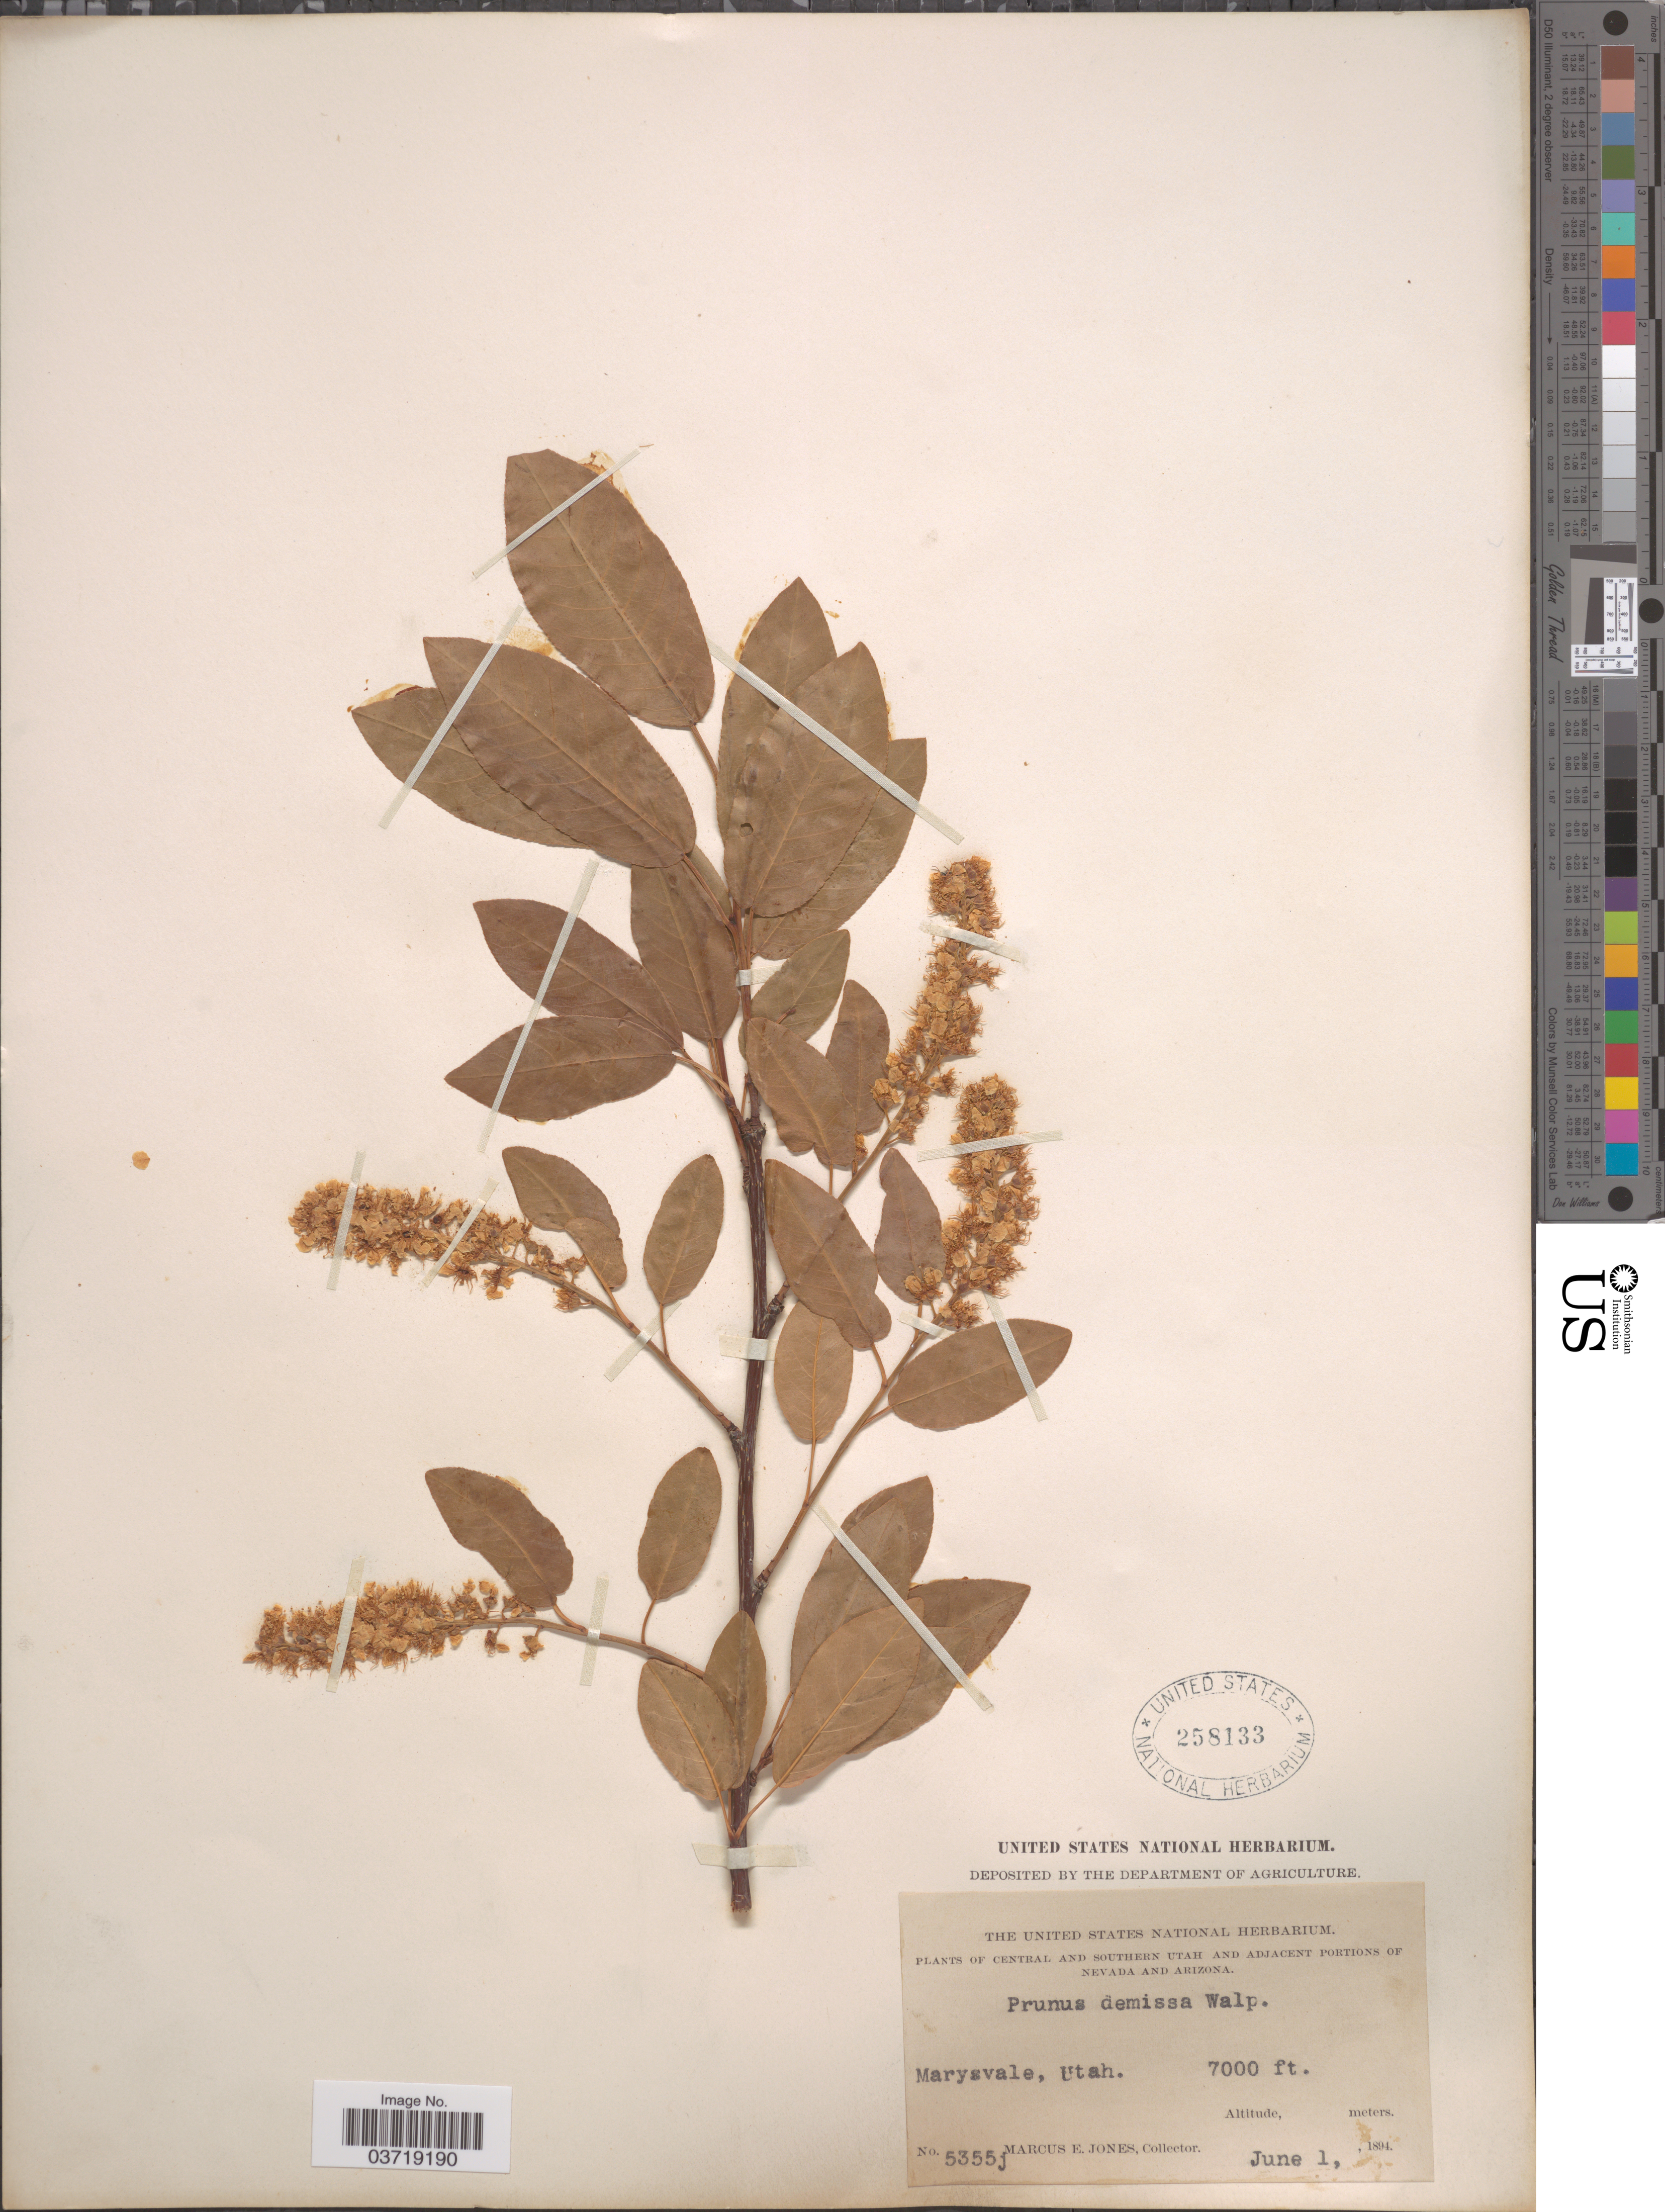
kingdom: Plantae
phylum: Tracheophyta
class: Magnoliopsida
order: Rosales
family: Rosaceae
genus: Prunus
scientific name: Prunus virginiana var. demissa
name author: (Nutt.) Torr.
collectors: M. E. Jones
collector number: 5355j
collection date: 1894-06-01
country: United States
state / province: Utah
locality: Central and Southern Utah. Marysvale.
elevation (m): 2134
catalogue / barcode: US 258133